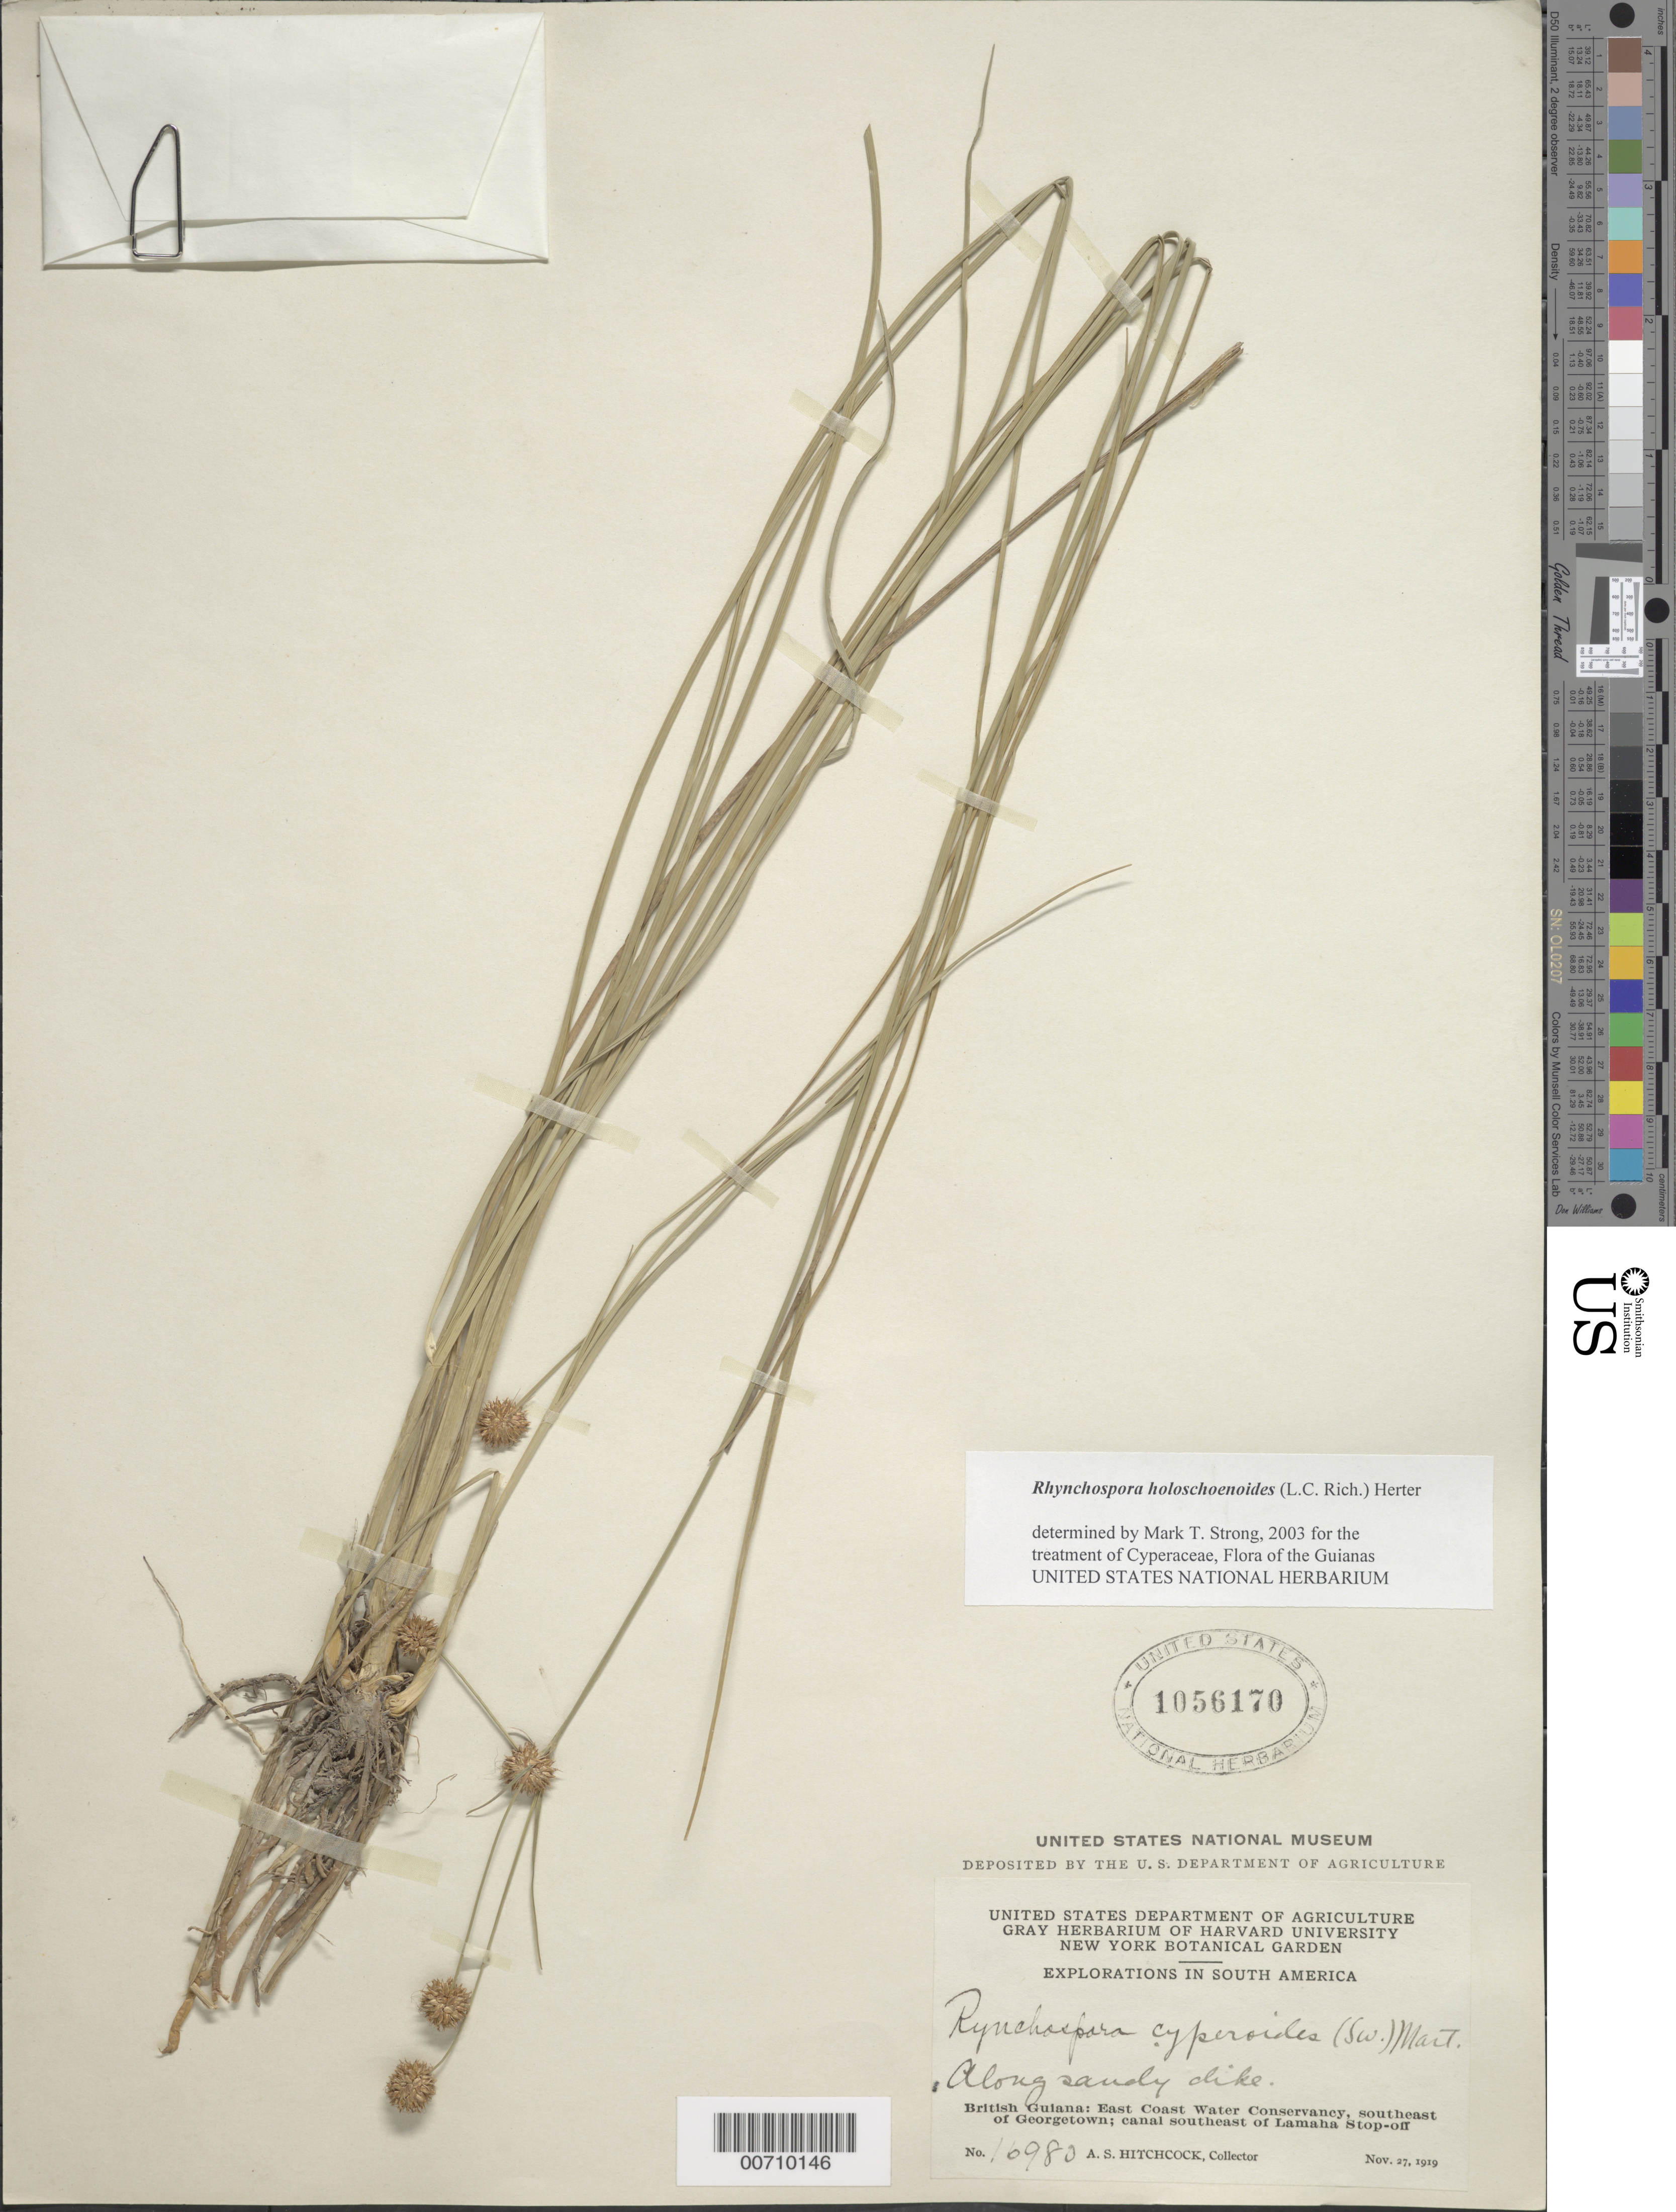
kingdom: Plantae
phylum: Tracheophyta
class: Liliopsida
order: Poales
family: Cyperaceae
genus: Rhynchospora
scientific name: Rhynchospora holoschoenoides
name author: (Rich.) Herter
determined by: Strong, M. T., (US), Smithsonian Institution - National Museum of Natural History (UNITED STATES)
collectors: A. S. Hitchcock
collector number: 16980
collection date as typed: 27-Nov-19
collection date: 1919-11-27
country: Guyana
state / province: Demerara-Mahaica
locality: Georgetown, SE of, East Coast Water Conservancy; canal SE of Lamaha Stop-off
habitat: Along sandy dike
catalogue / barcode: US 1056170